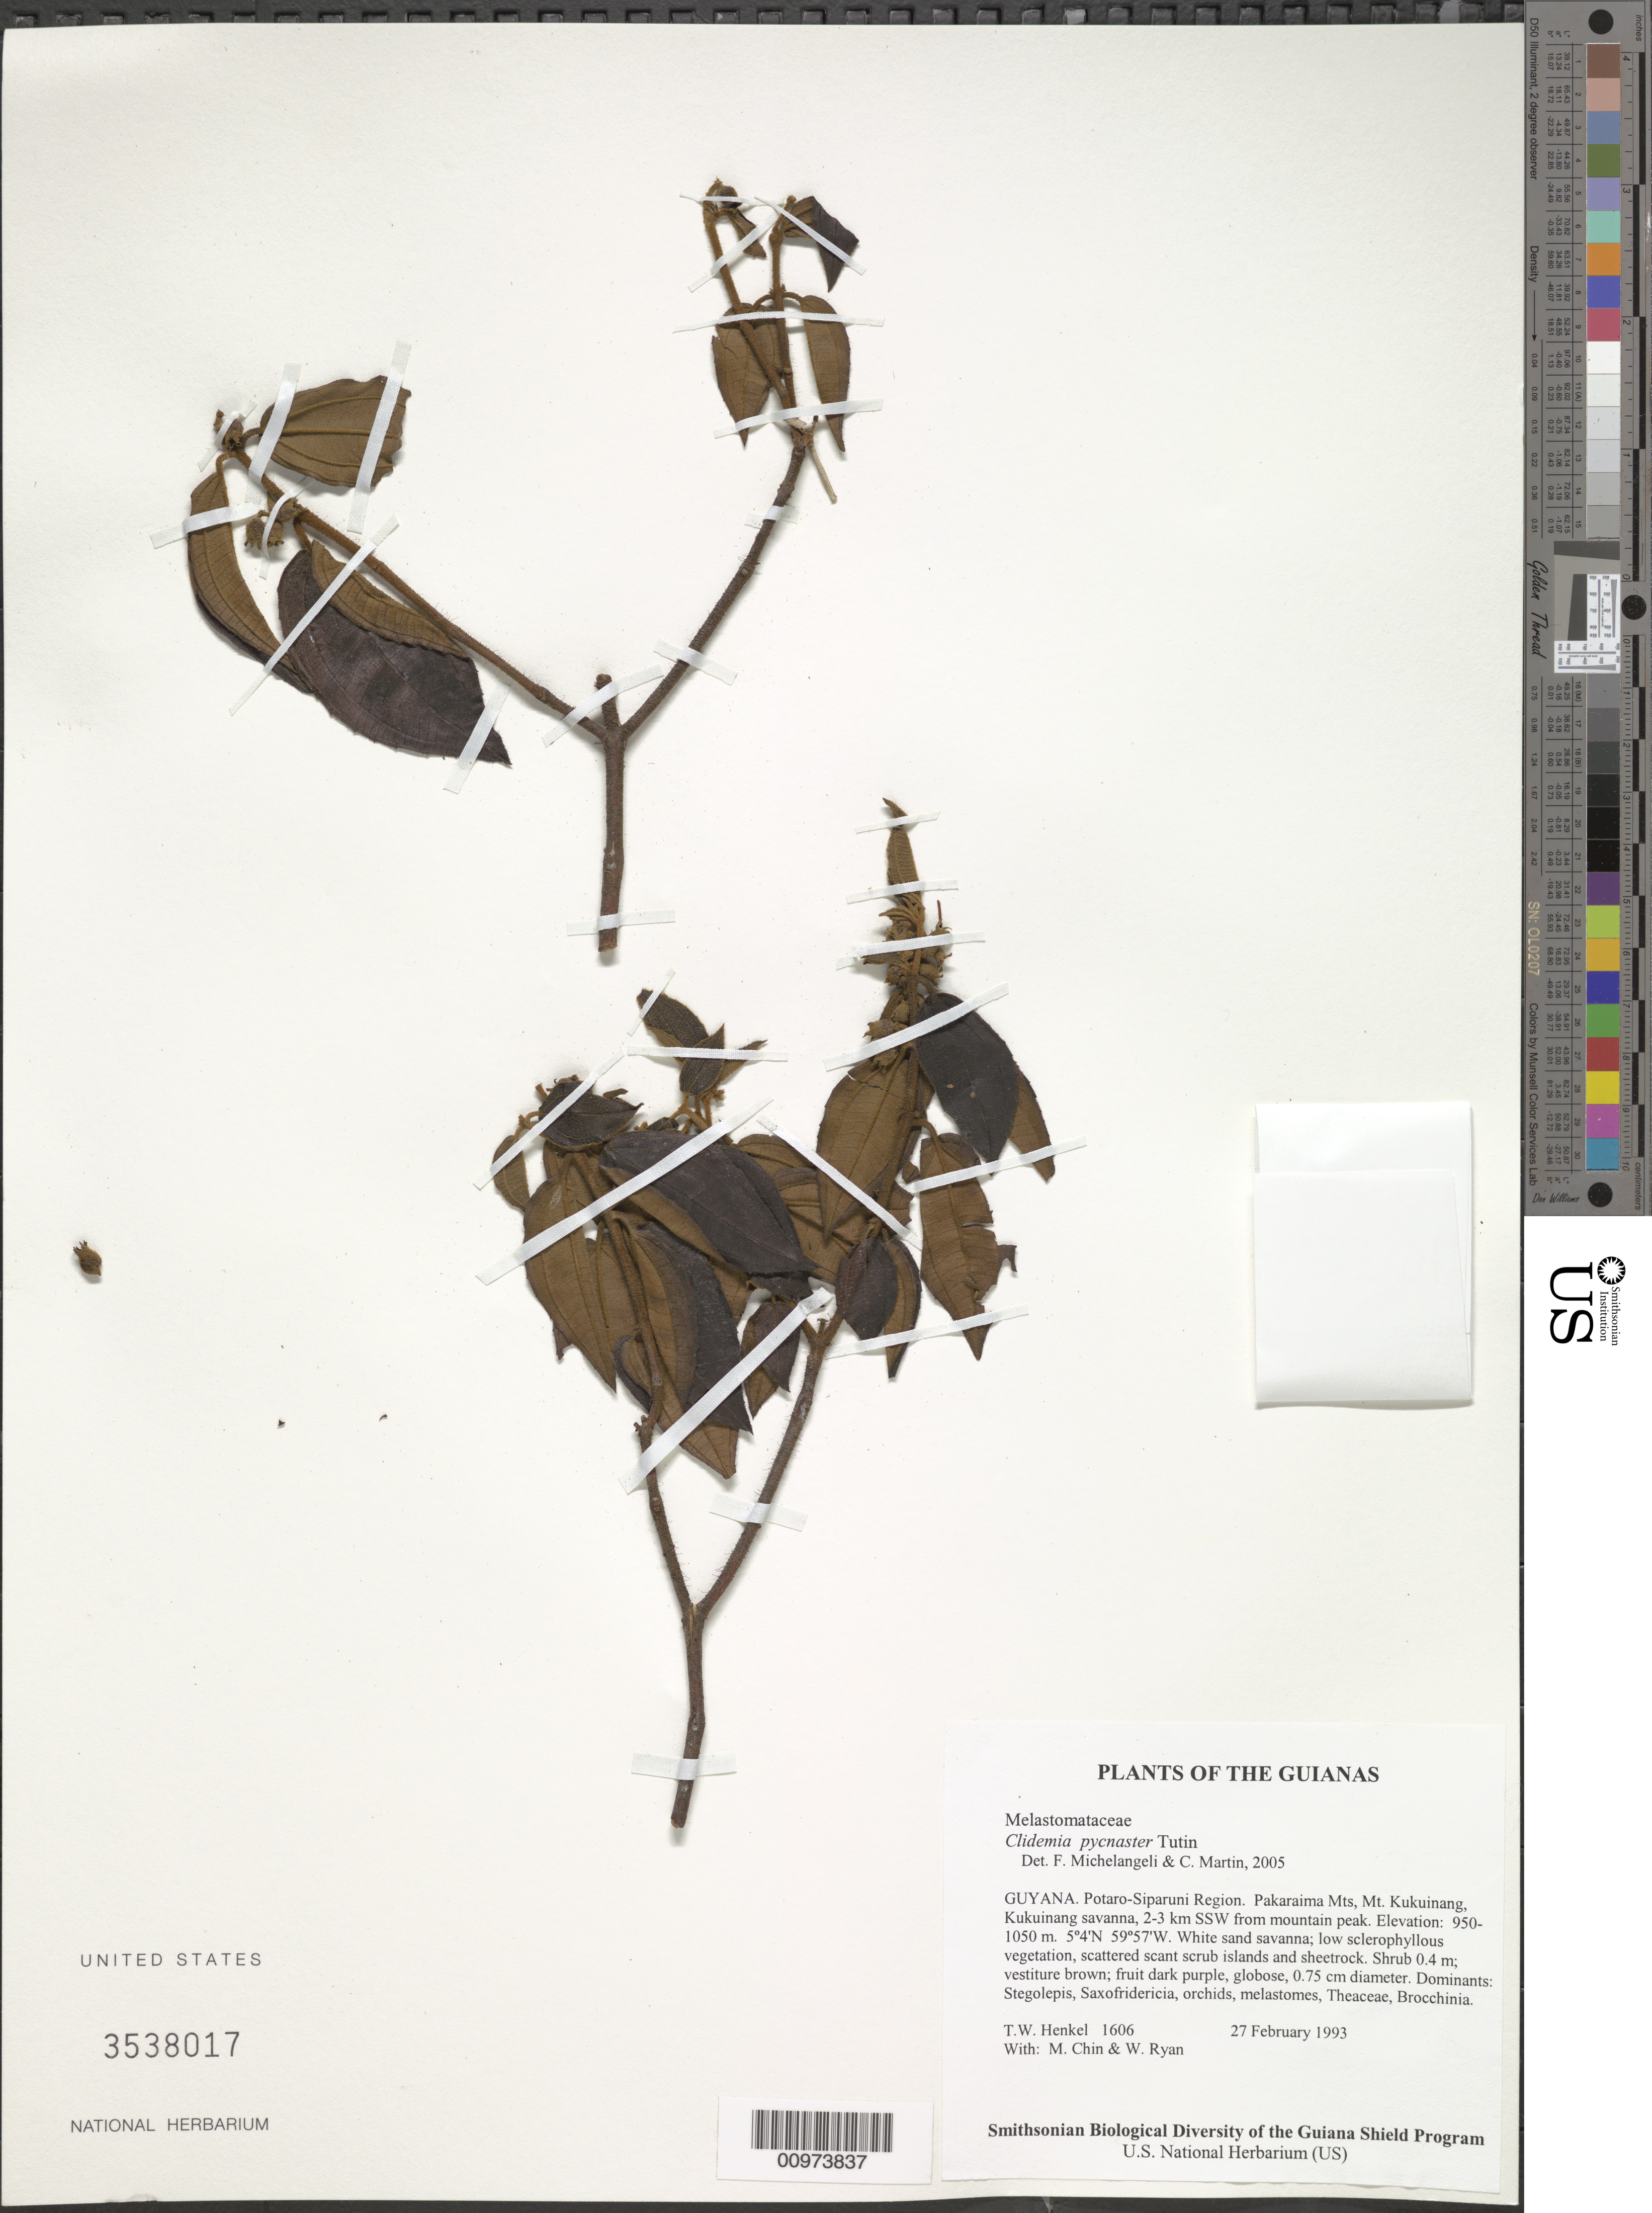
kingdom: Plantae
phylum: Tracheophyta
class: Magnoliopsida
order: Myrtales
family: Melastomataceae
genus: Clidemia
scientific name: Clidemia pycnaster subsp. pycnaster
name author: Tutin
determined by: Michelangeli, F. A.; Martin, C.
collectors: T. Henkel, M. Chin & W. Ryan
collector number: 1606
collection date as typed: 27 February 1993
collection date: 1993-02-27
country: Guyana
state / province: Potaro-Siparuni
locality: Pakaraima Mts, Mt. Kukuinang, Kukuinang savanna, 2-3 km SSW from mountain peak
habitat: White sand savanna; low sclerophyllous vegetation, scattered scant scrub islands and sheetrock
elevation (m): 950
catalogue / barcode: US 3538017